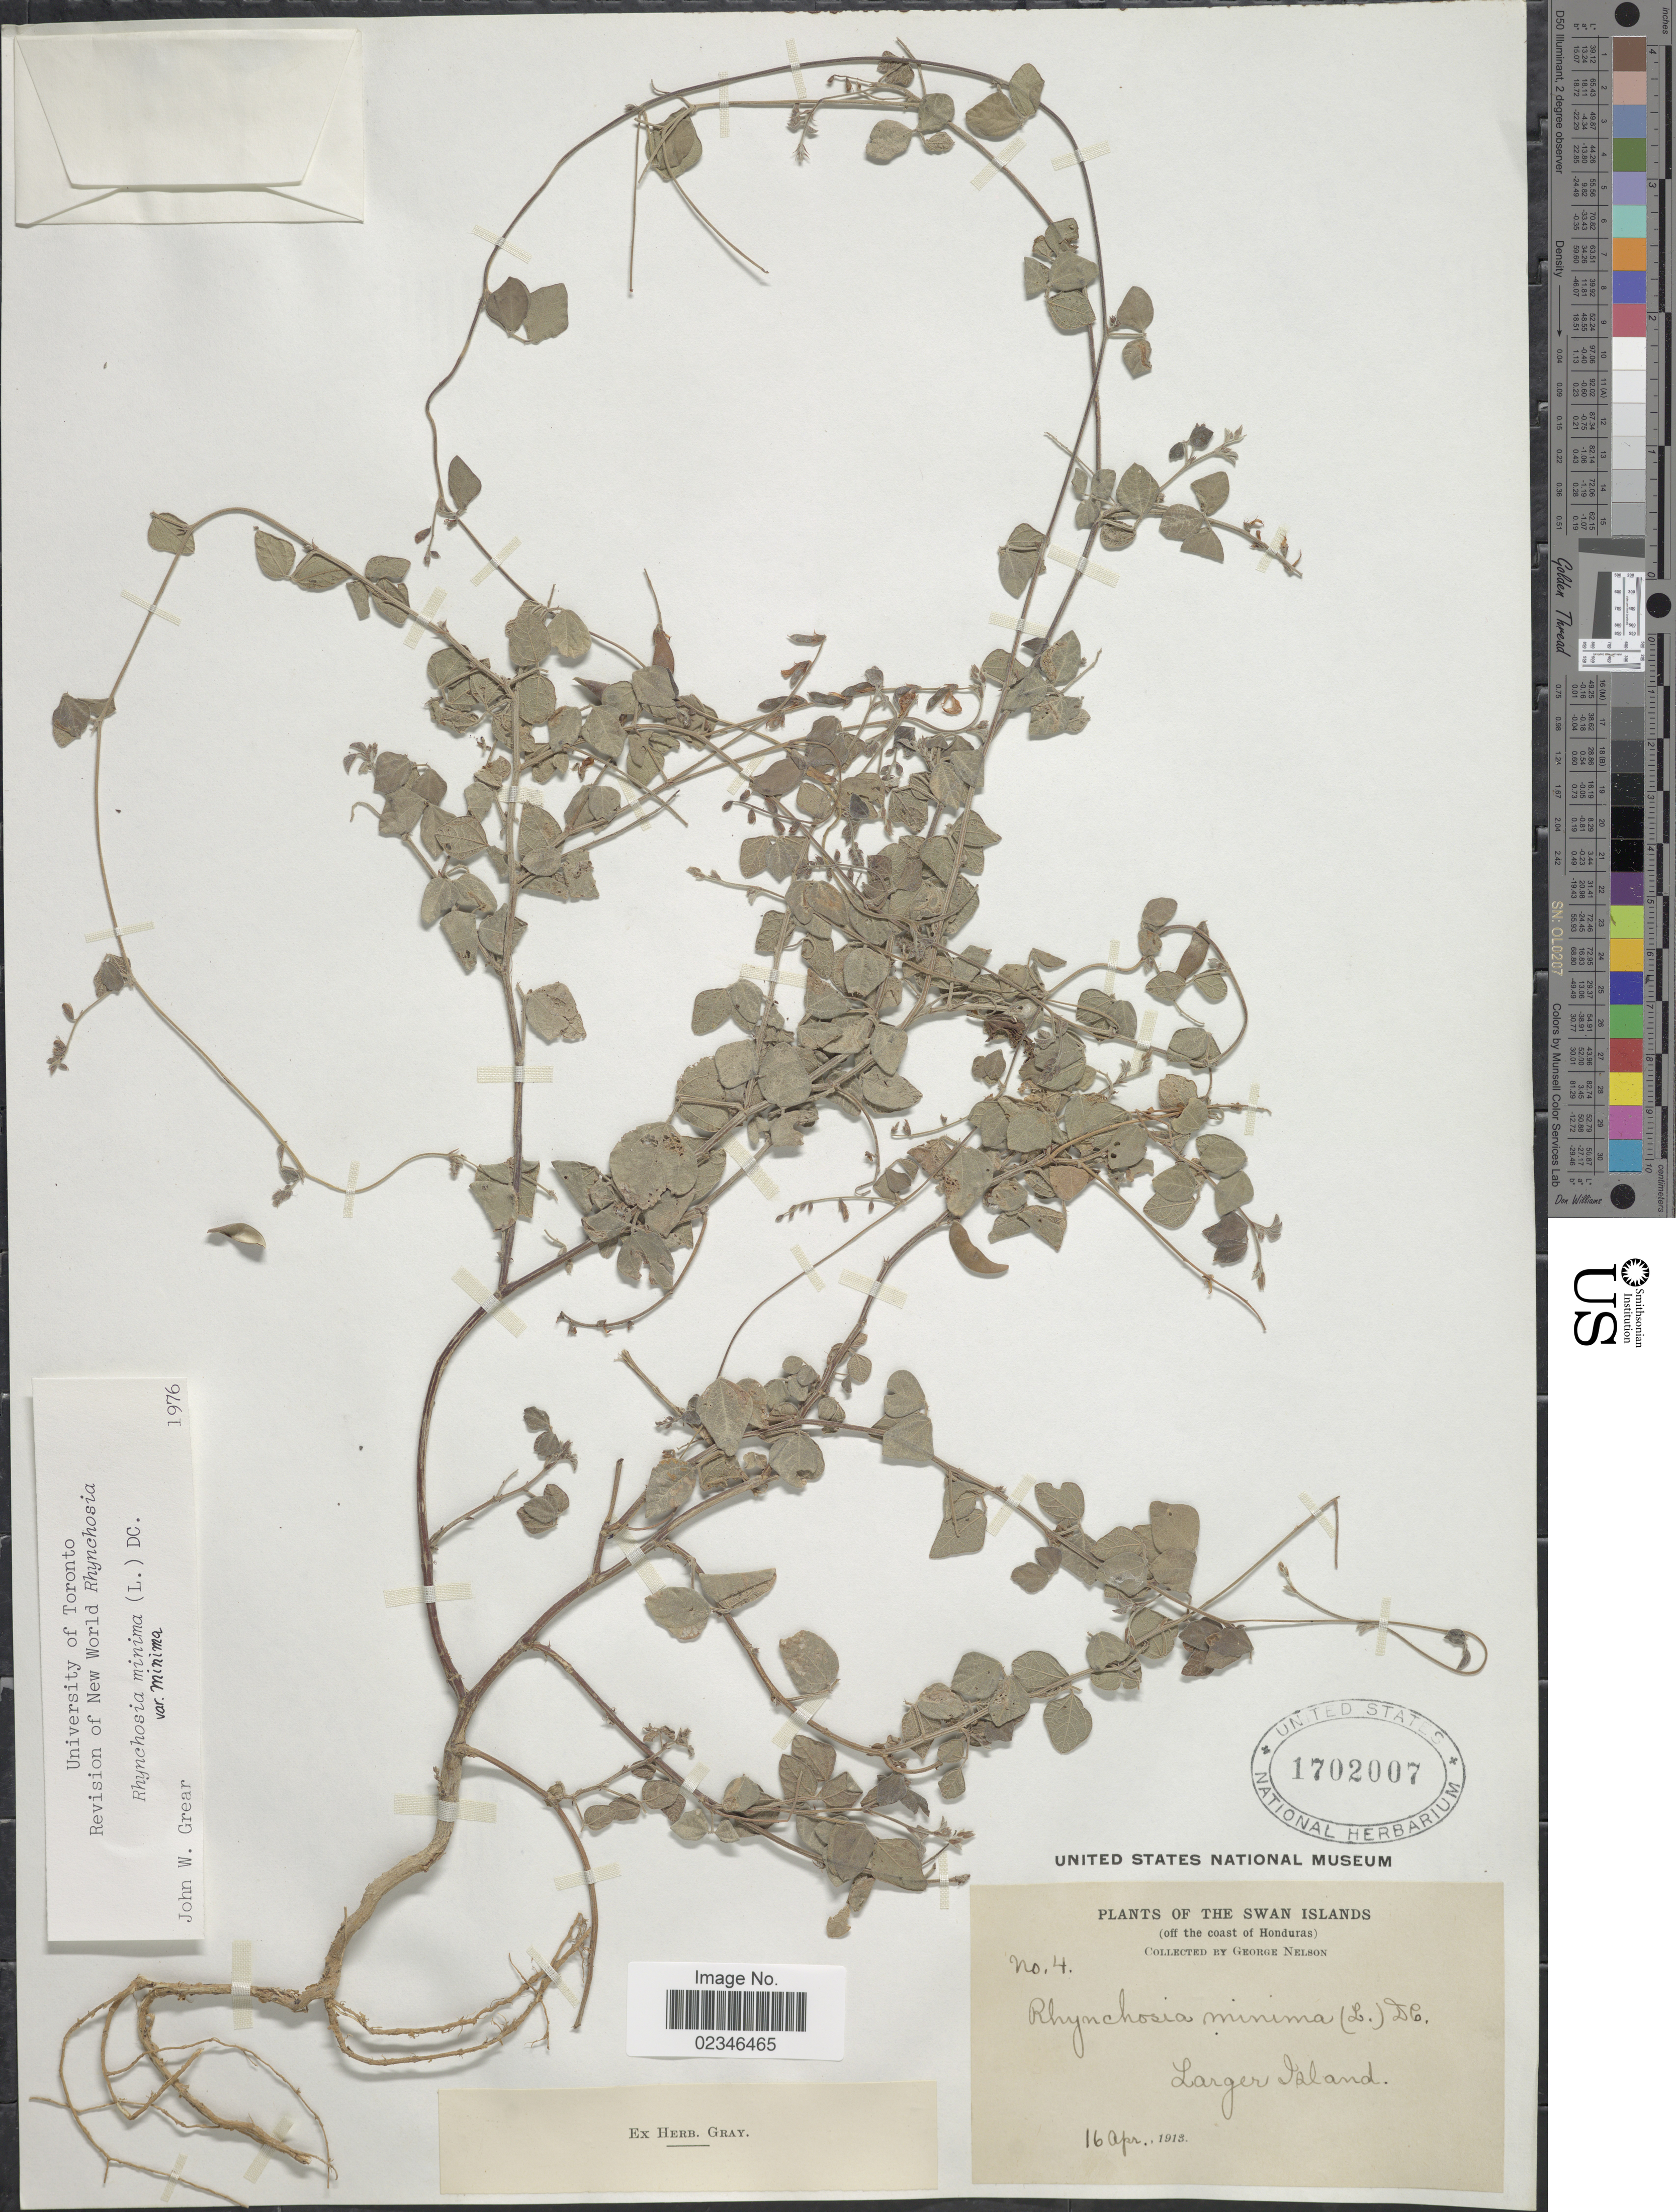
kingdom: Plantae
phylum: Tracheophyta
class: Magnoliopsida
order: Fabales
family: Fabaceae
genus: Rhynchosia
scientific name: Rhynchosia minima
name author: (L.) DC.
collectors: G. Nelson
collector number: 4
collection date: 1913-04-16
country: Honduras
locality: Swan Islands (off the coast of Honduras). Larger Island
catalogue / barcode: US 1702007